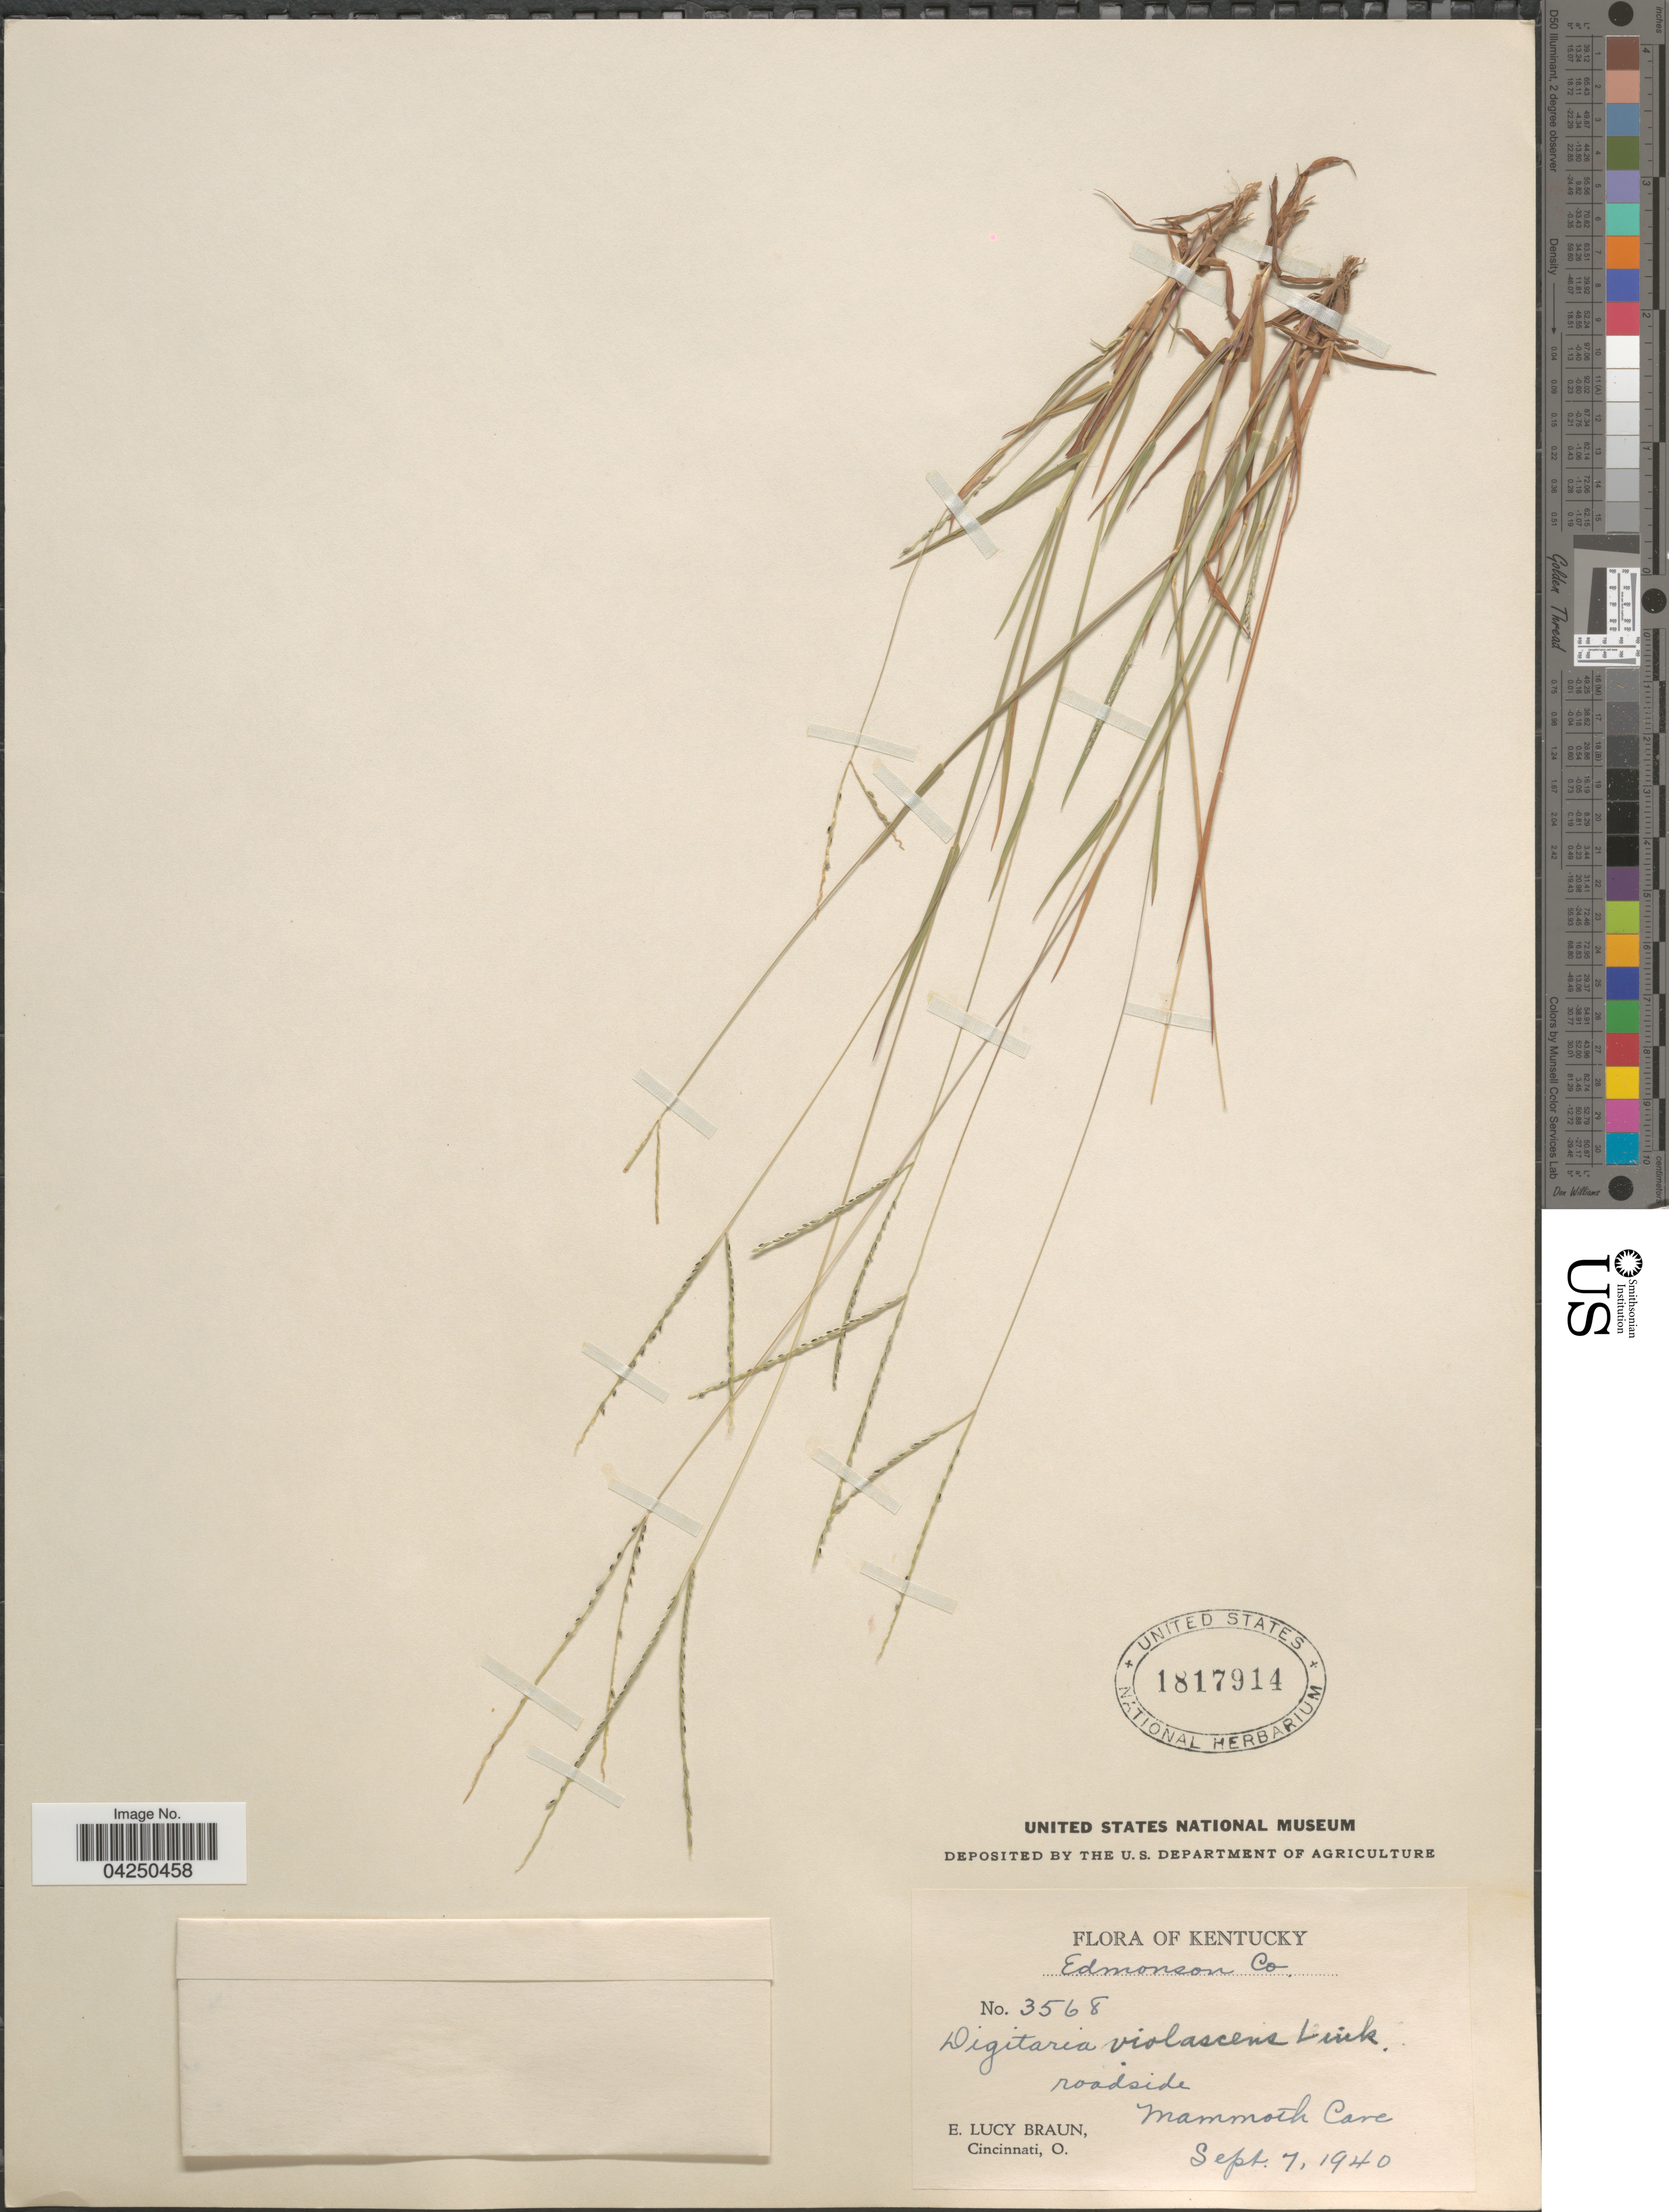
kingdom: Plantae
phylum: Tracheophyta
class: Liliopsida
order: Poales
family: Poaceae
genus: Digitaria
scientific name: Digitaria violascens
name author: Link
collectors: E. L. Braun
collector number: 3568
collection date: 1940-09-07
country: United States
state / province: Kentucky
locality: Edmonson Co. Roadside. Mammoth Cave.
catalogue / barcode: US 1817914